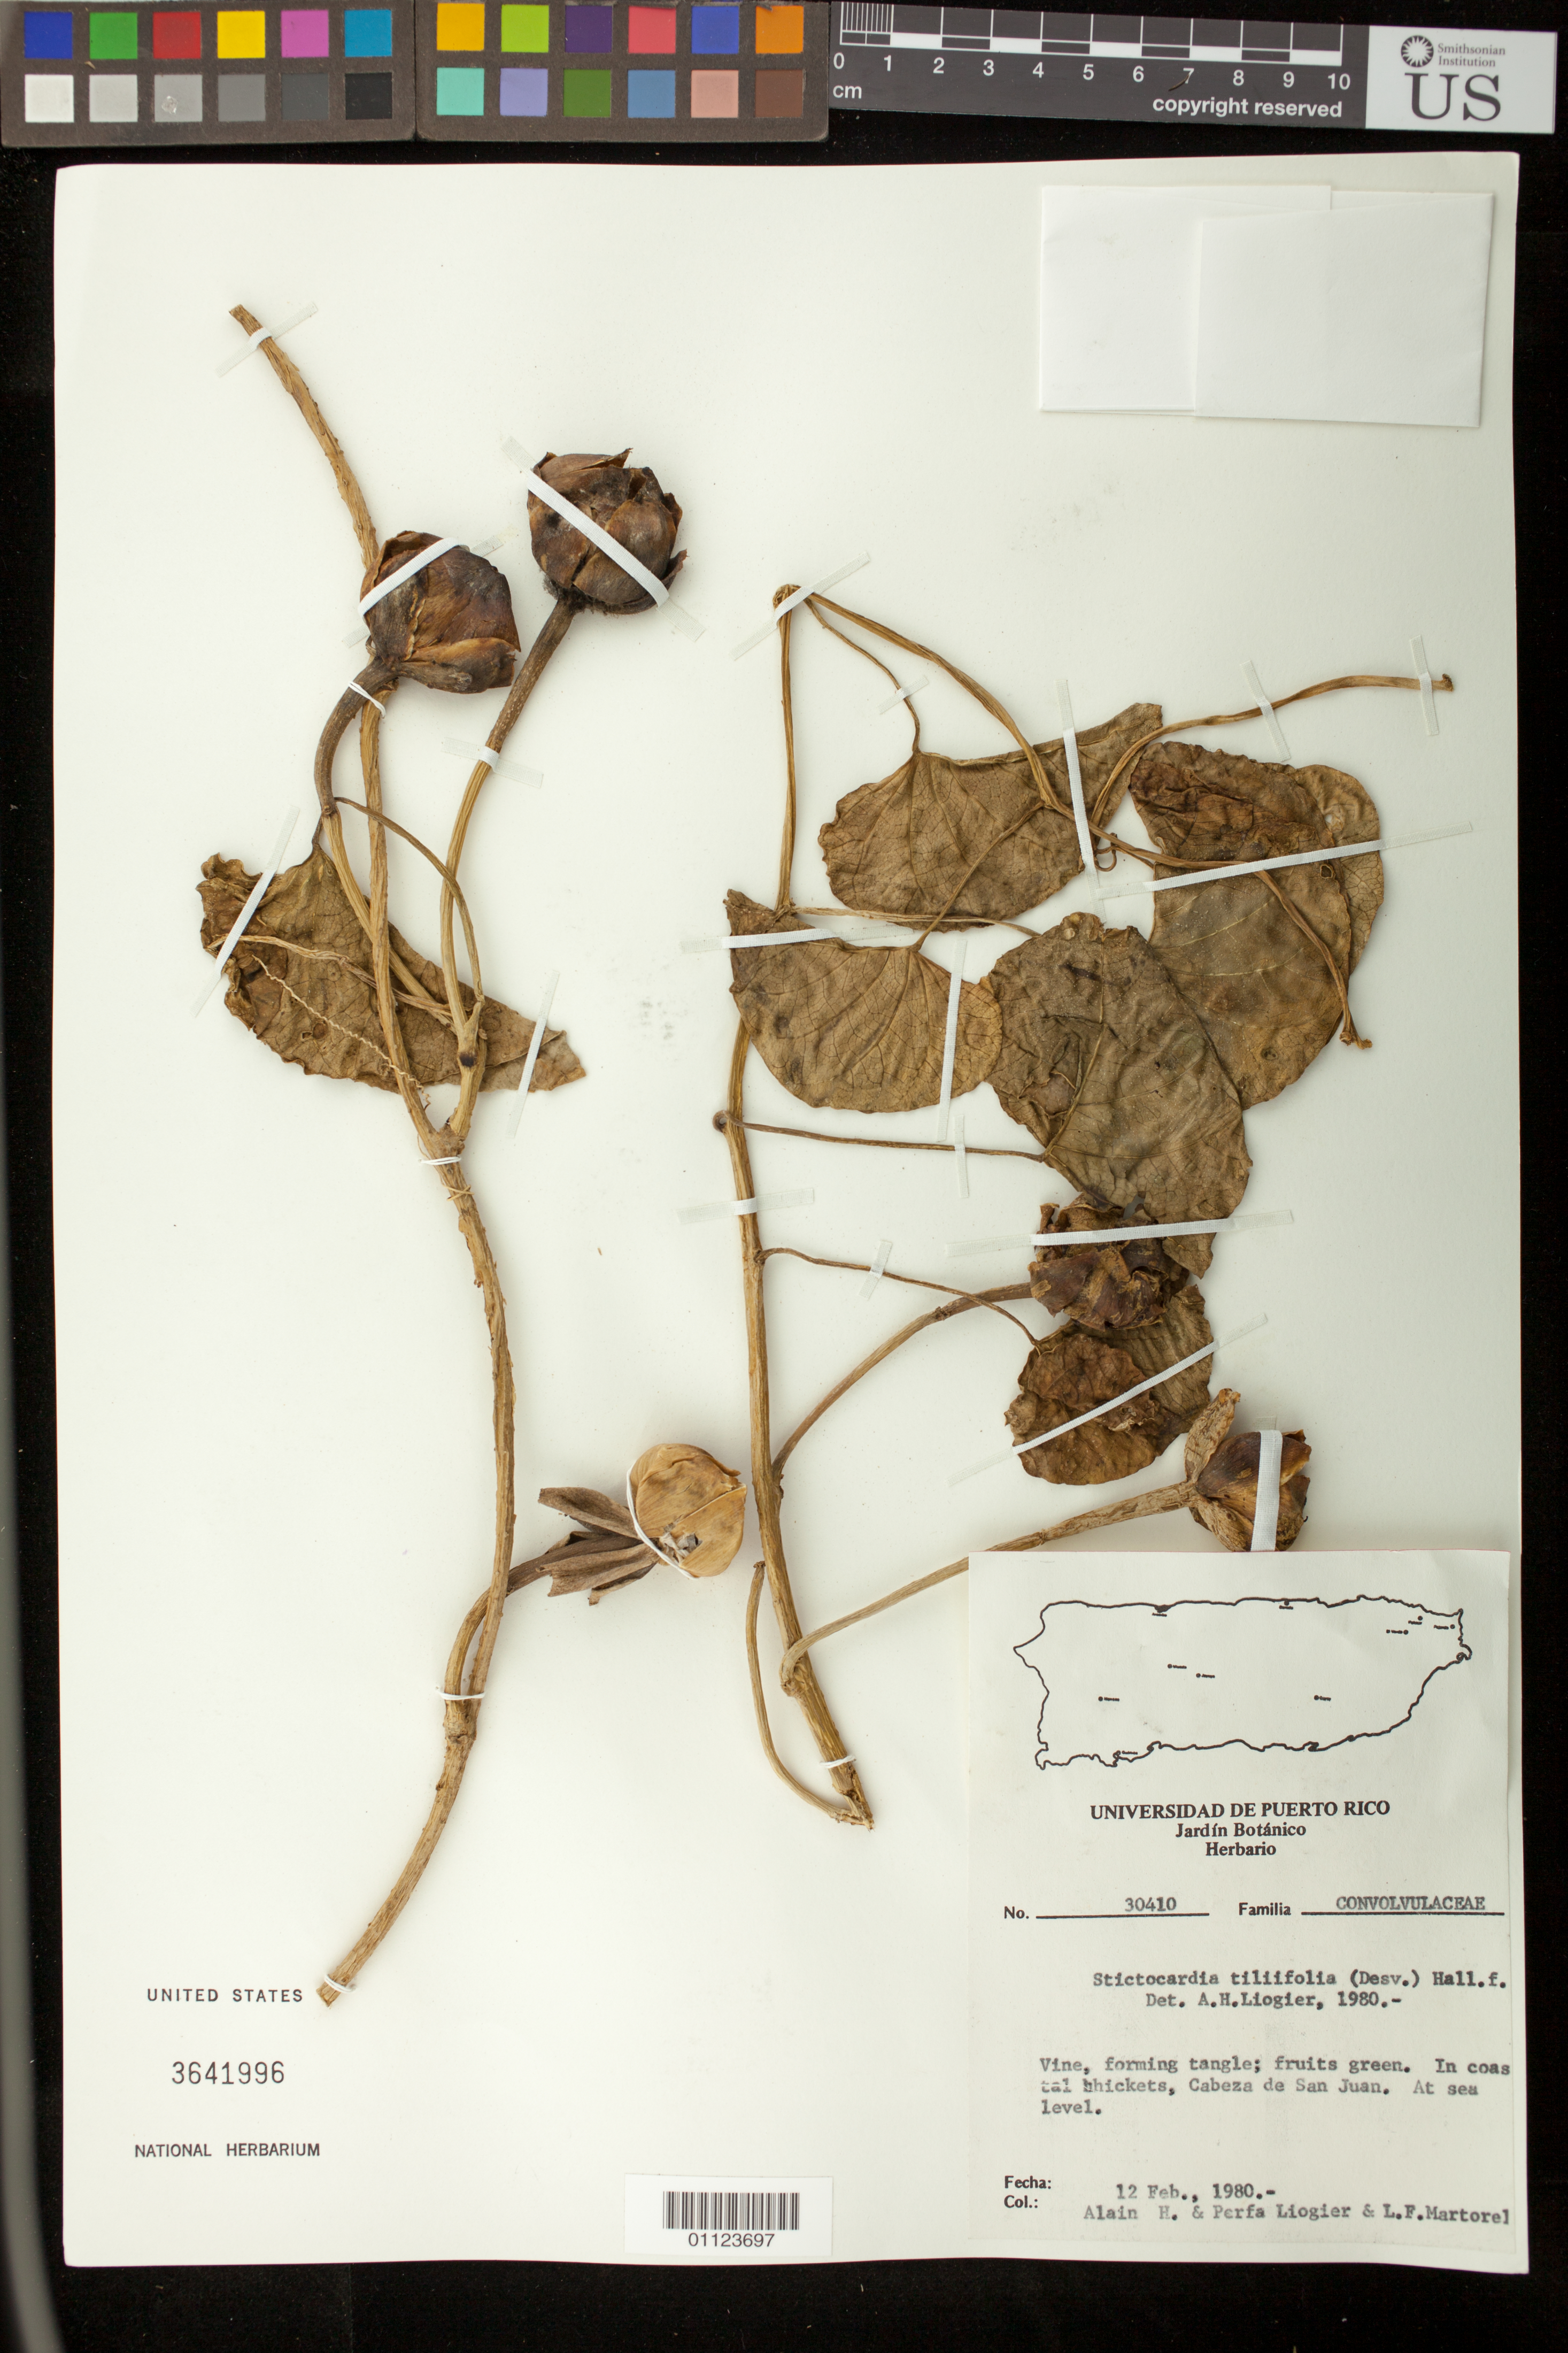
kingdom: Plantae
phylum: Tracheophyta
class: Magnoliopsida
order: Solanales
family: Convolvulaceae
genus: Stictocardia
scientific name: Stictocardia tiliifolia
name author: (Desr.) Hallier f.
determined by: Liogier, Alain H.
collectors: A. H. Liogier, M. P. Liogier & L. Martorell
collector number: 30410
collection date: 1980-02-12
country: Puerto Rico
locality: Cabeza de San Juan.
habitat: In coastal thickets.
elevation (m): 0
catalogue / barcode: US 3641996